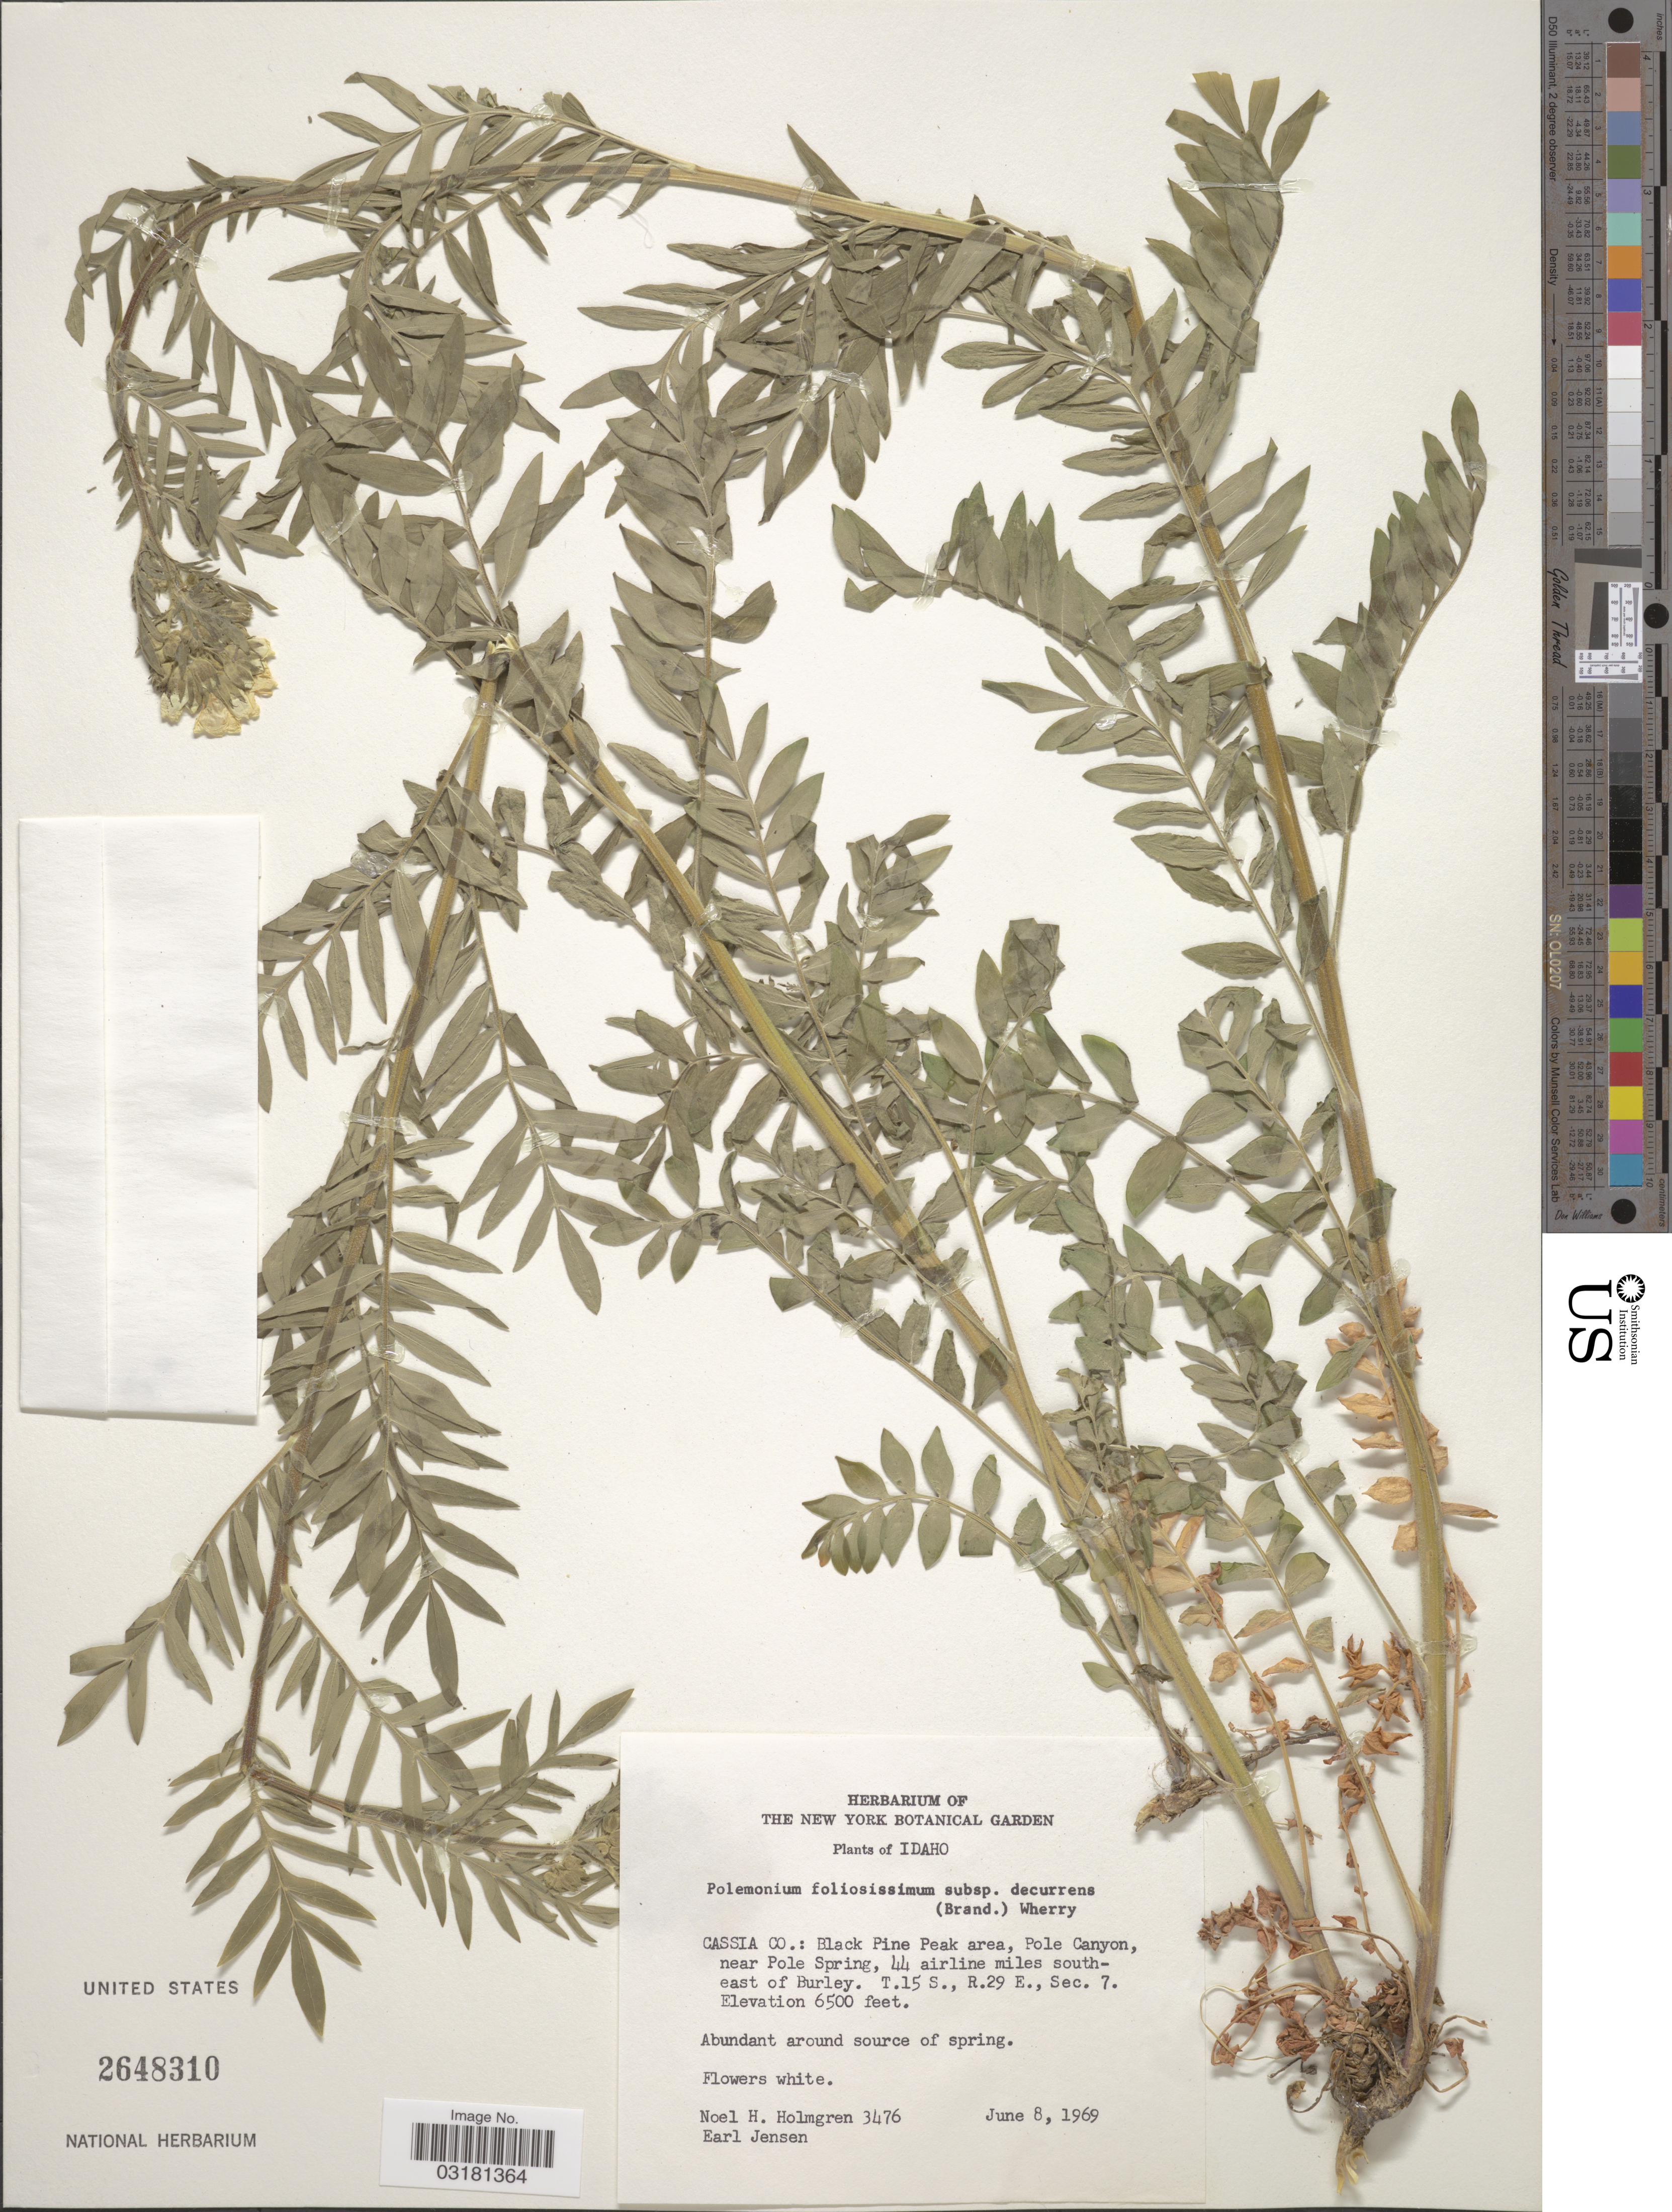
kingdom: Plantae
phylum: Tracheophyta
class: Magnoliopsida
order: Ericales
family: Polemoniaceae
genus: Polemonium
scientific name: Polemonium foliosissimum subsp. decurrens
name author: (Brand) Wherry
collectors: N. H. Holmgren & E. Jensen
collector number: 3476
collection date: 1969-06-08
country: United States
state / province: Idaho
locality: Cassia Co.: Black Pine Peak area, Pole Canyon, near Pole Spring, 44 airline miles southeast of Burley. T15S, R29E, Sec7.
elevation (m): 1981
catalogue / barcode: US 2648310